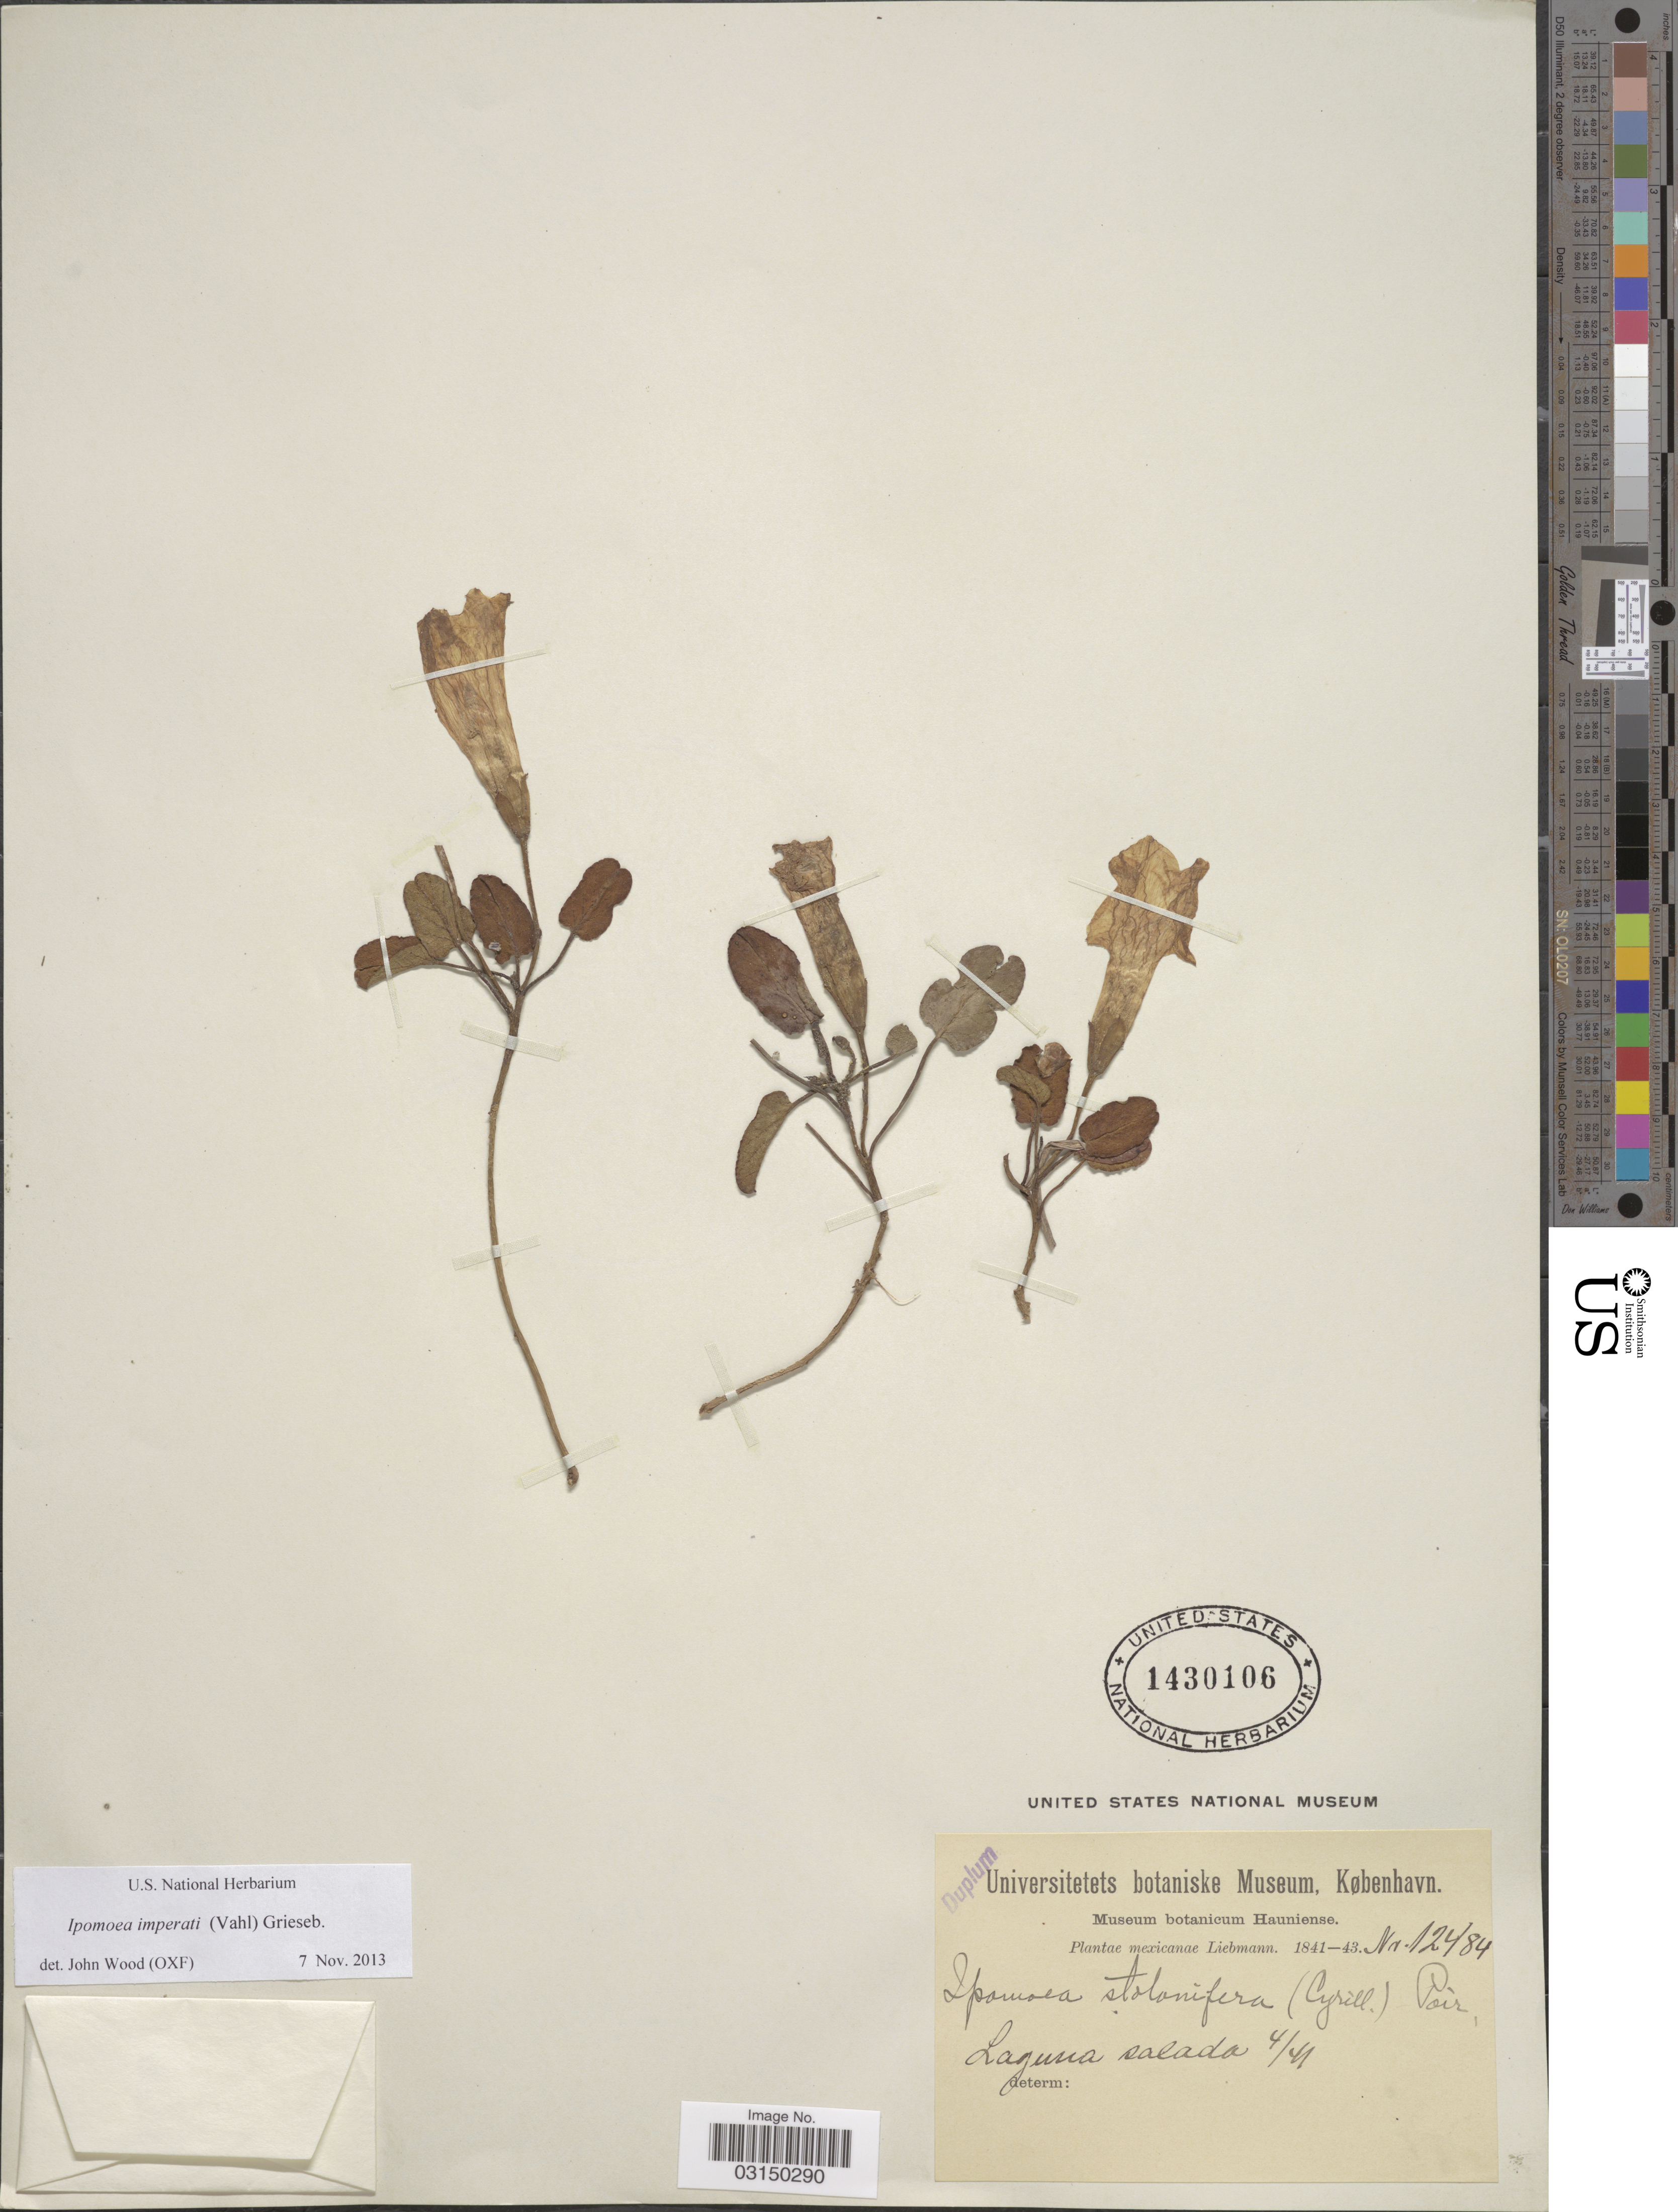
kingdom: Plantae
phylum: Tracheophyta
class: Magnoliopsida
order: Solanales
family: Convolvulaceae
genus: Ipomoea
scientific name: Ipomoea imperati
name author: (Vahl) Griseb.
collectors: Liebmann, --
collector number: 12484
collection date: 1841-04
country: Mexico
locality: Laguna salada.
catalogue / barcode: US 1430106